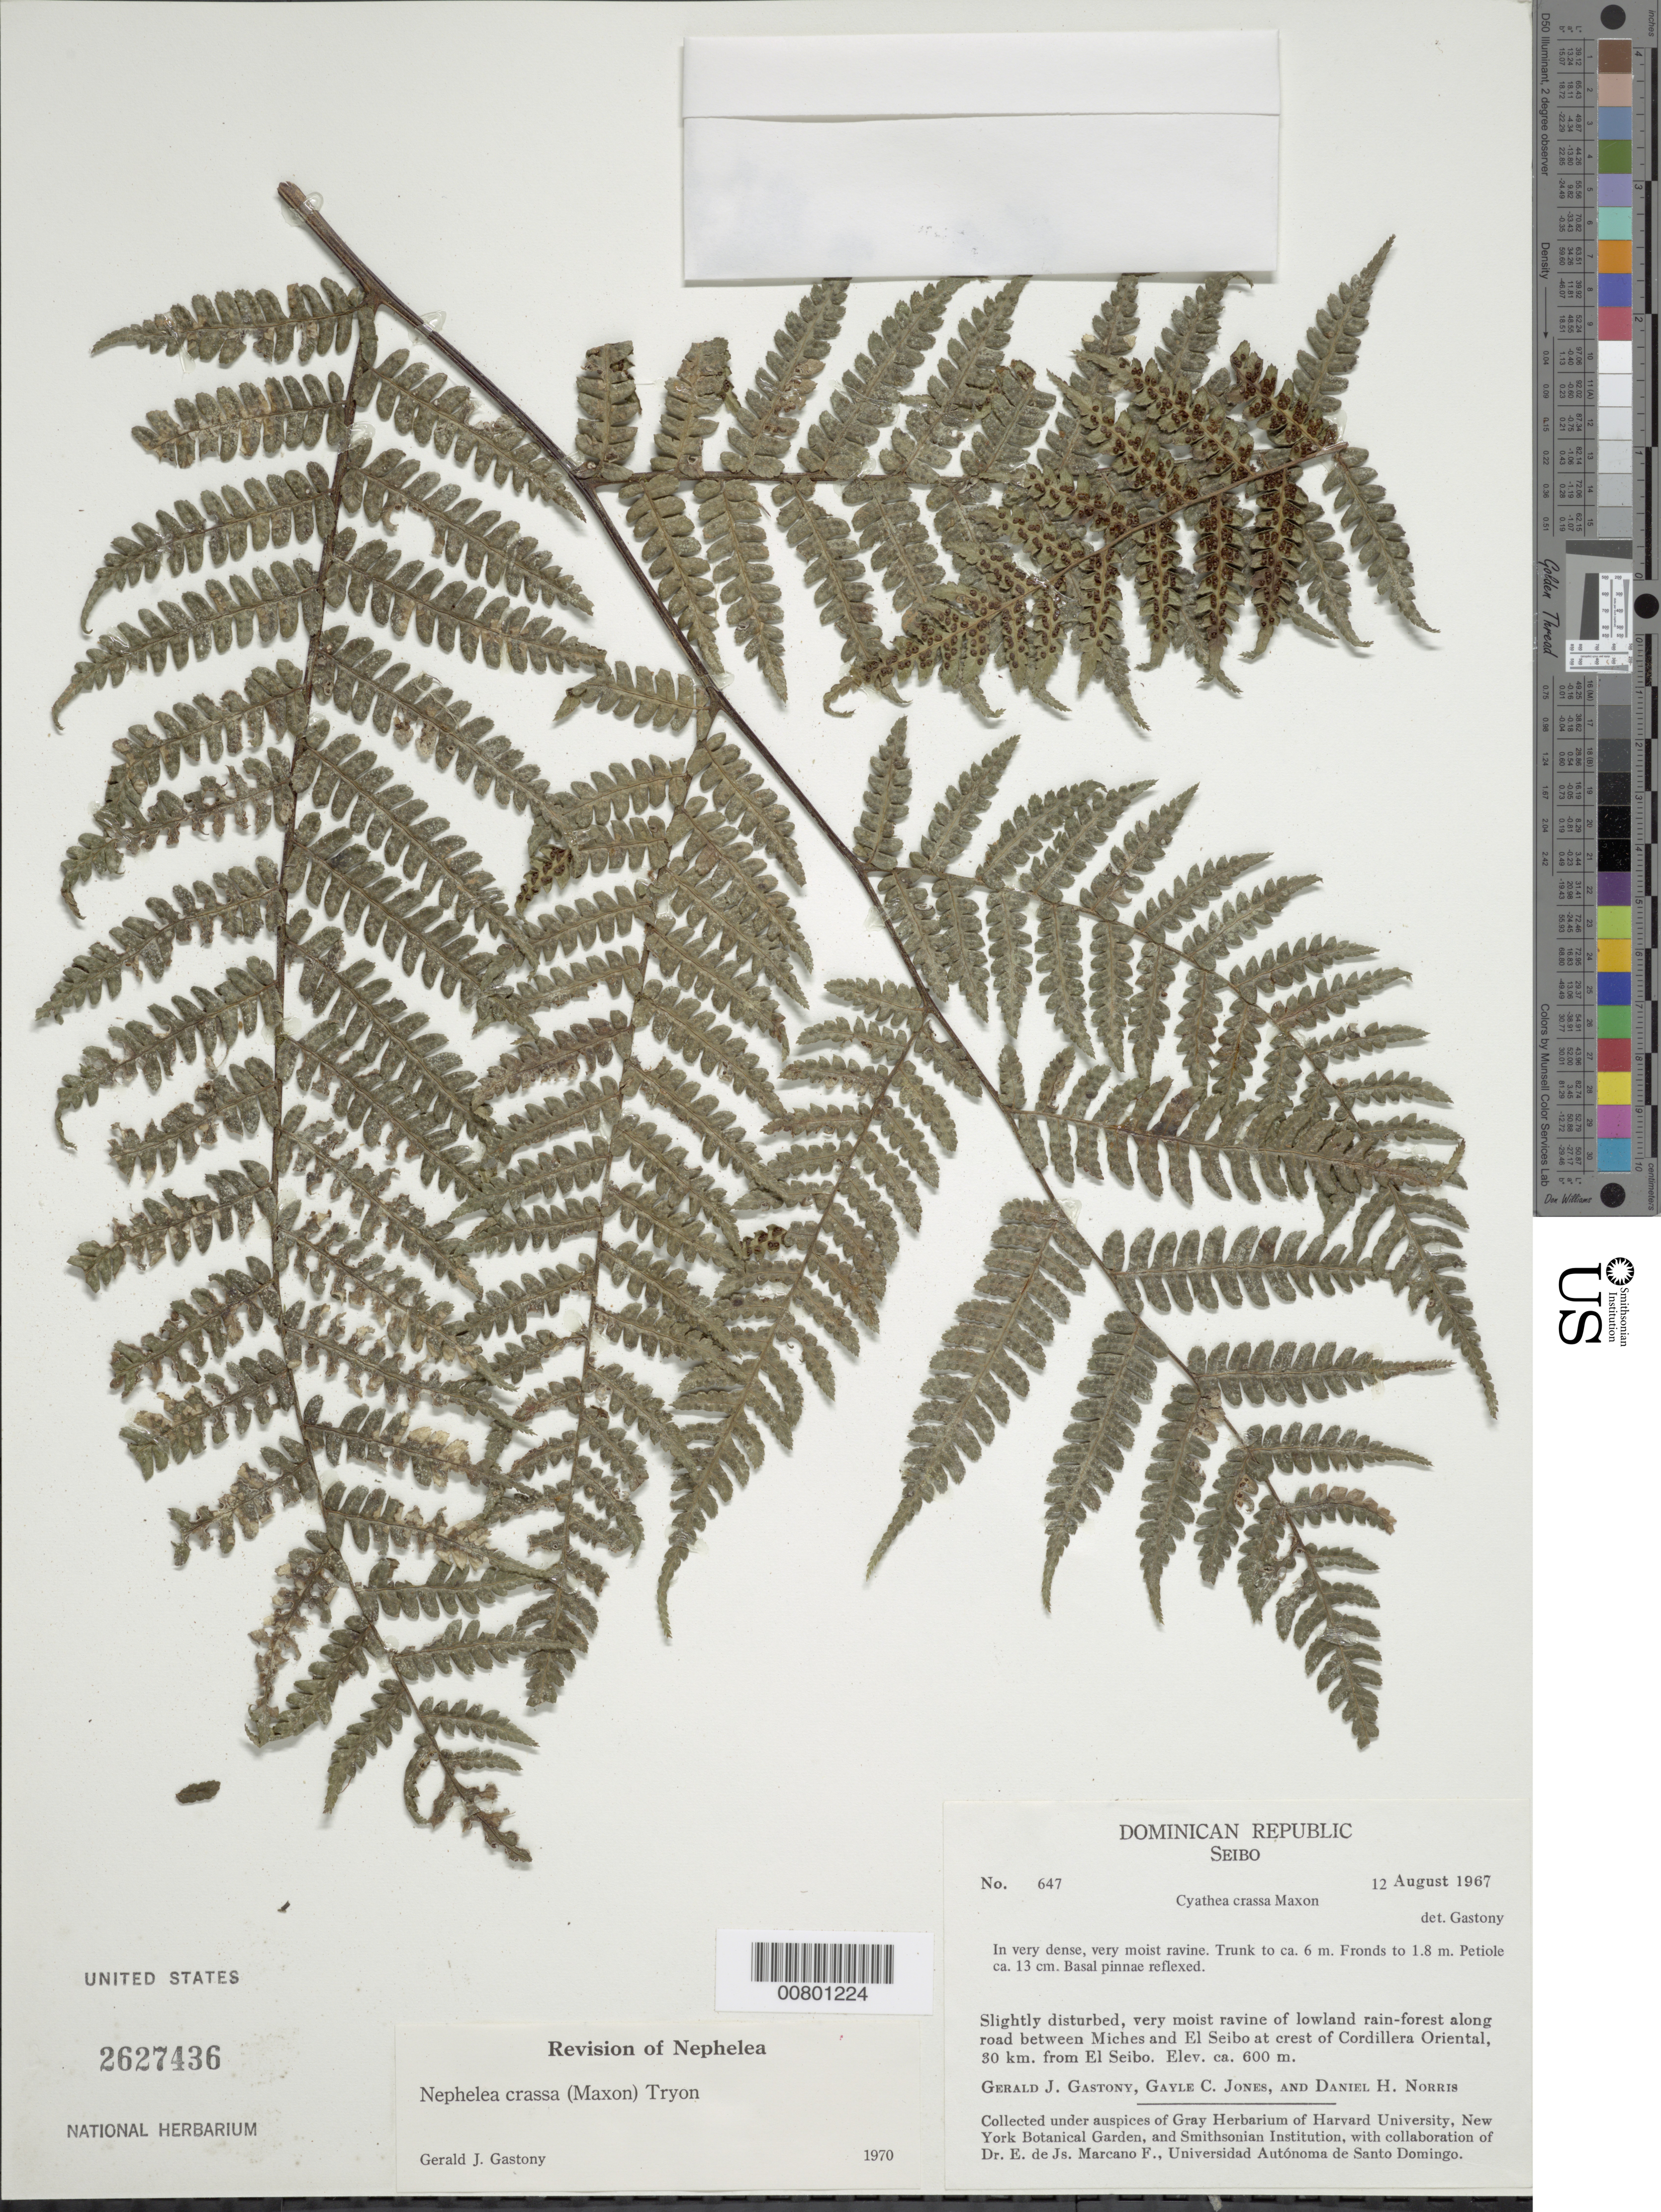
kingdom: Plantae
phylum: Tracheophyta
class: Polypodiopsida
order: Cyatheales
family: Cyatheaceae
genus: Alsophila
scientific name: Alsophila jimeneziana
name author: D.S. Conant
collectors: G. Gastony, G. C. Jones & D. H. Norris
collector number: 647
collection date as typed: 12 Aug 1967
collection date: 1967-08-12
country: Dominican Republic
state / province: El Seibo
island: Hispaniola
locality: Miches to El Seibo road, crest of Cordillera Oriental, 30 km from El Siebo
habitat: Slightly disturbed, very moist ravine of lowland rainforest along road; in very dense, very moist ravine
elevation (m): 600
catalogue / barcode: US 2627436